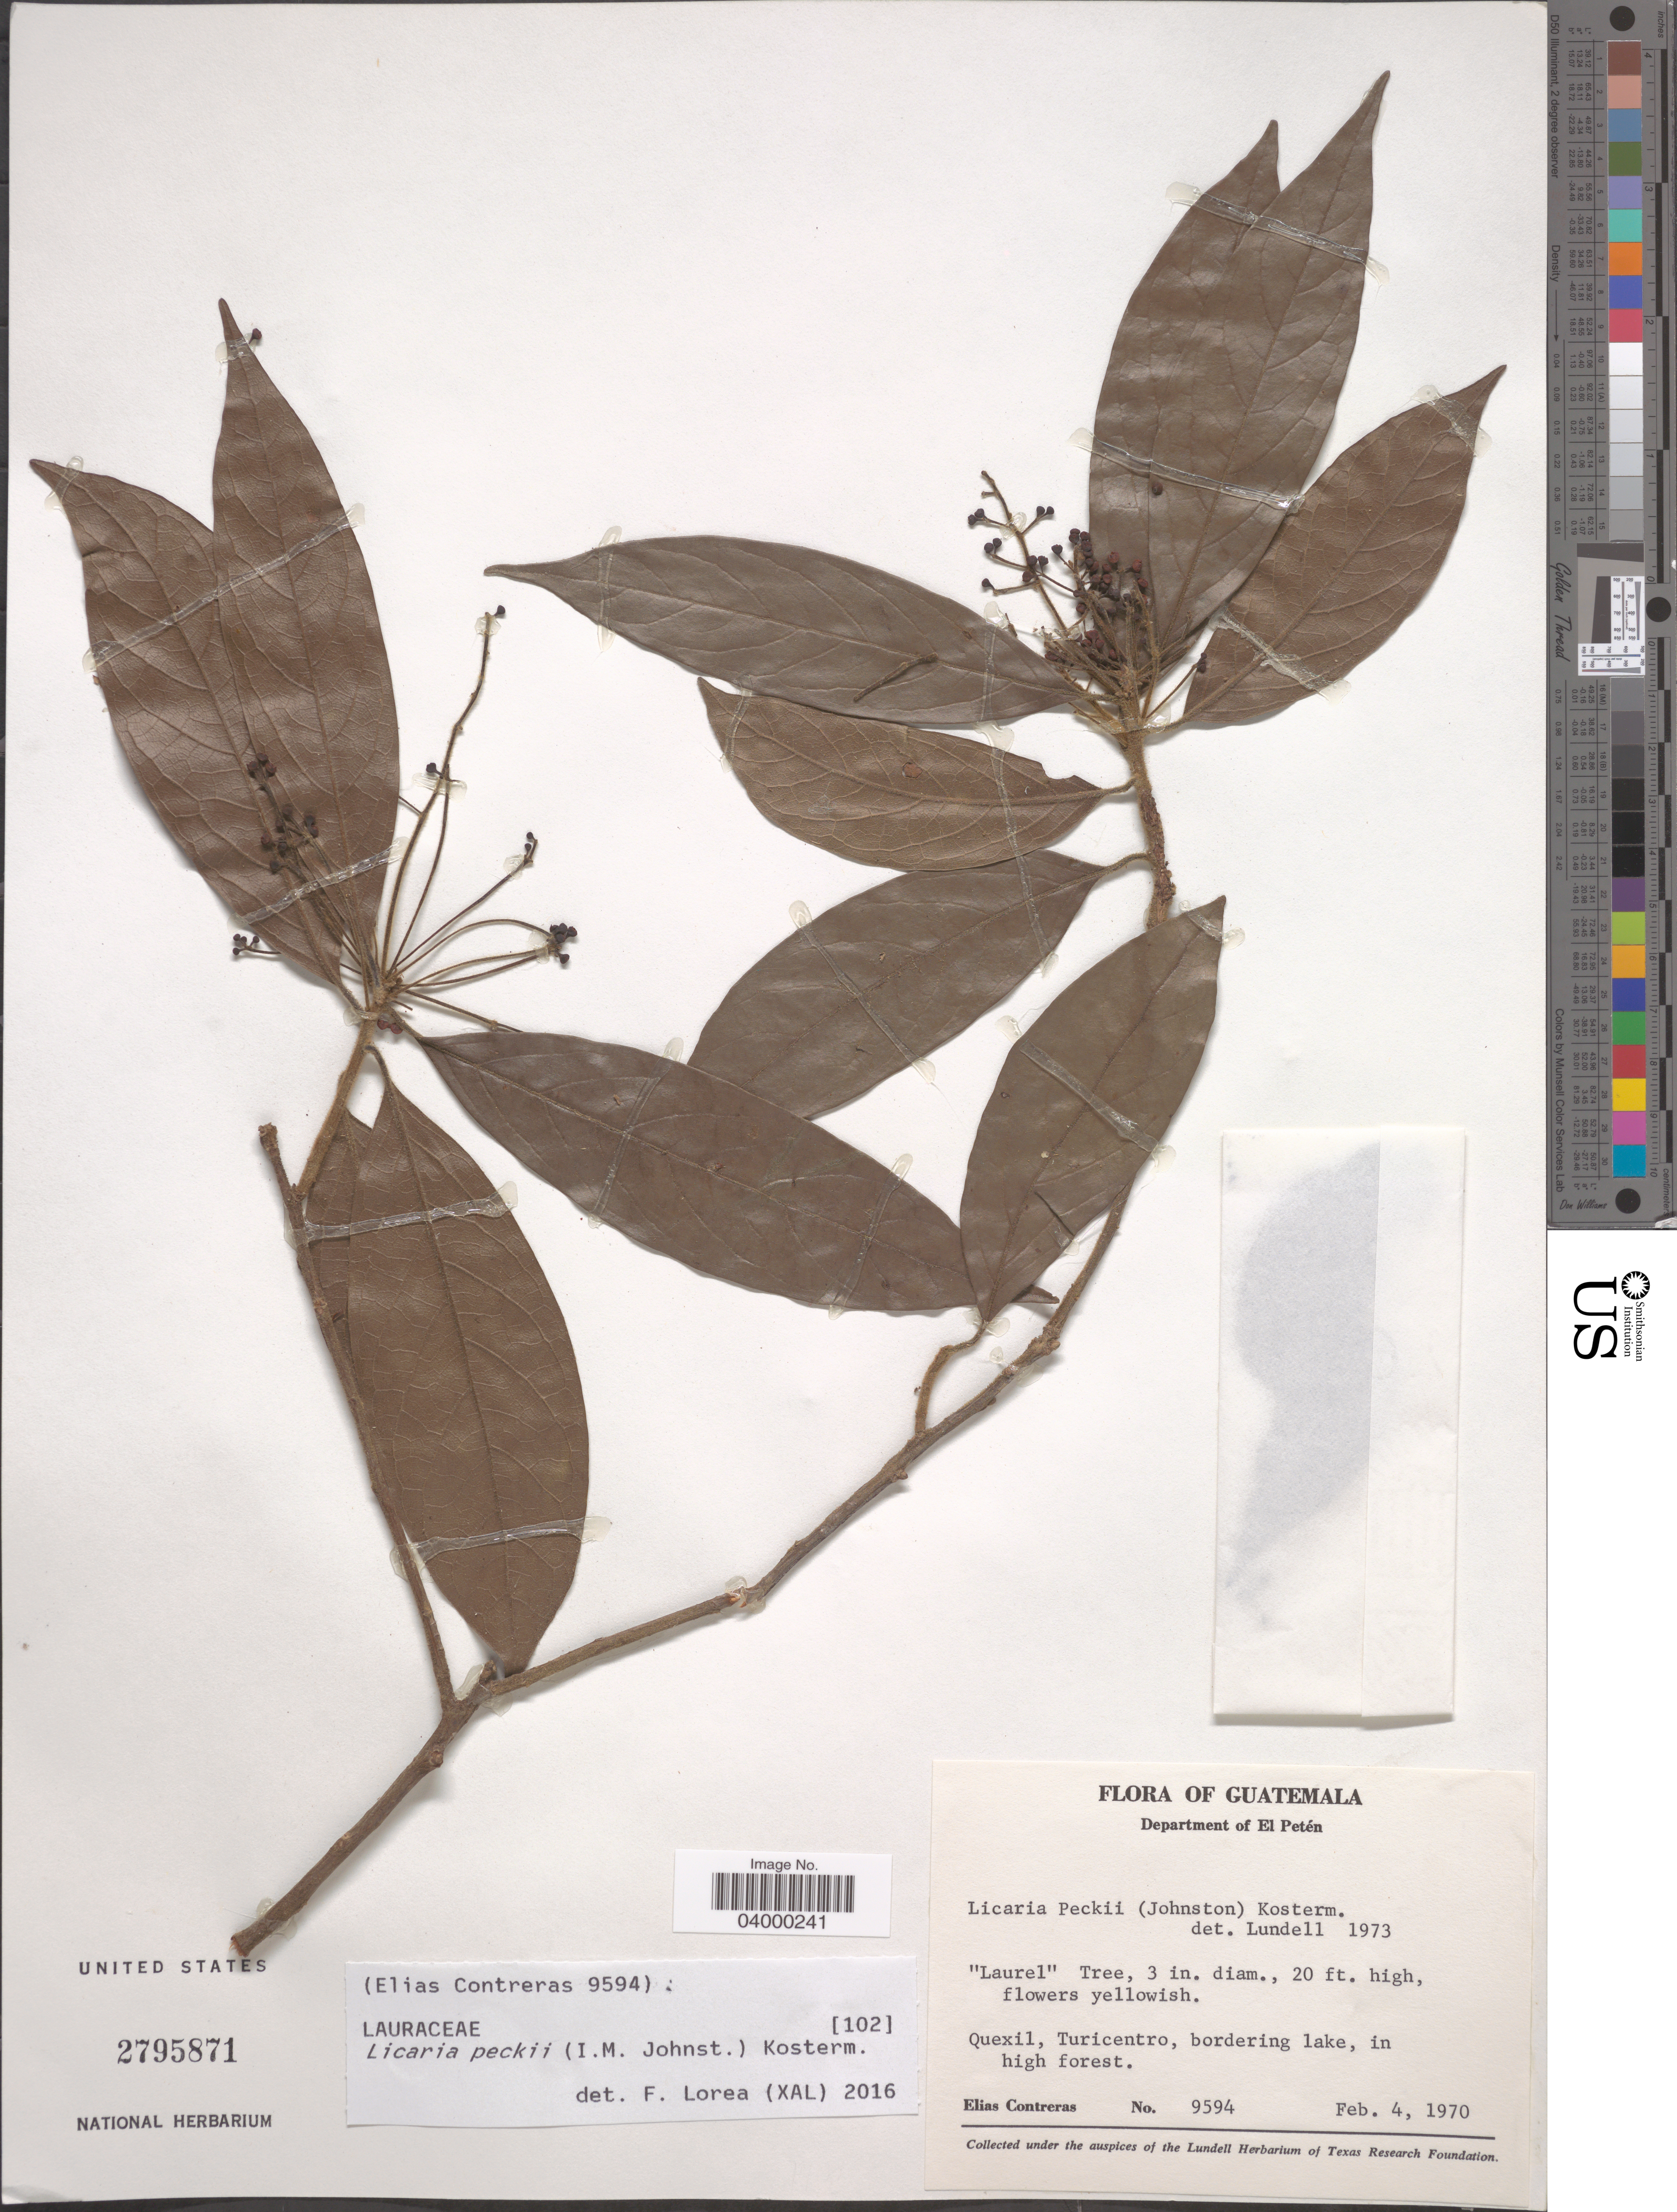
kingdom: Plantae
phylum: Tracheophyta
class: Magnoliopsida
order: Laurales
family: Lauraceae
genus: Licaria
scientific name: Licaria peckii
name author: (I.M. Johnst.) Kosterm.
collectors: E. Contreras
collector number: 9594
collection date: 1970-02-04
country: Guatemala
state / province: El Peten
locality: Department of El Petén. Quexil, Turicentro, bordering lake.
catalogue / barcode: US 2795871